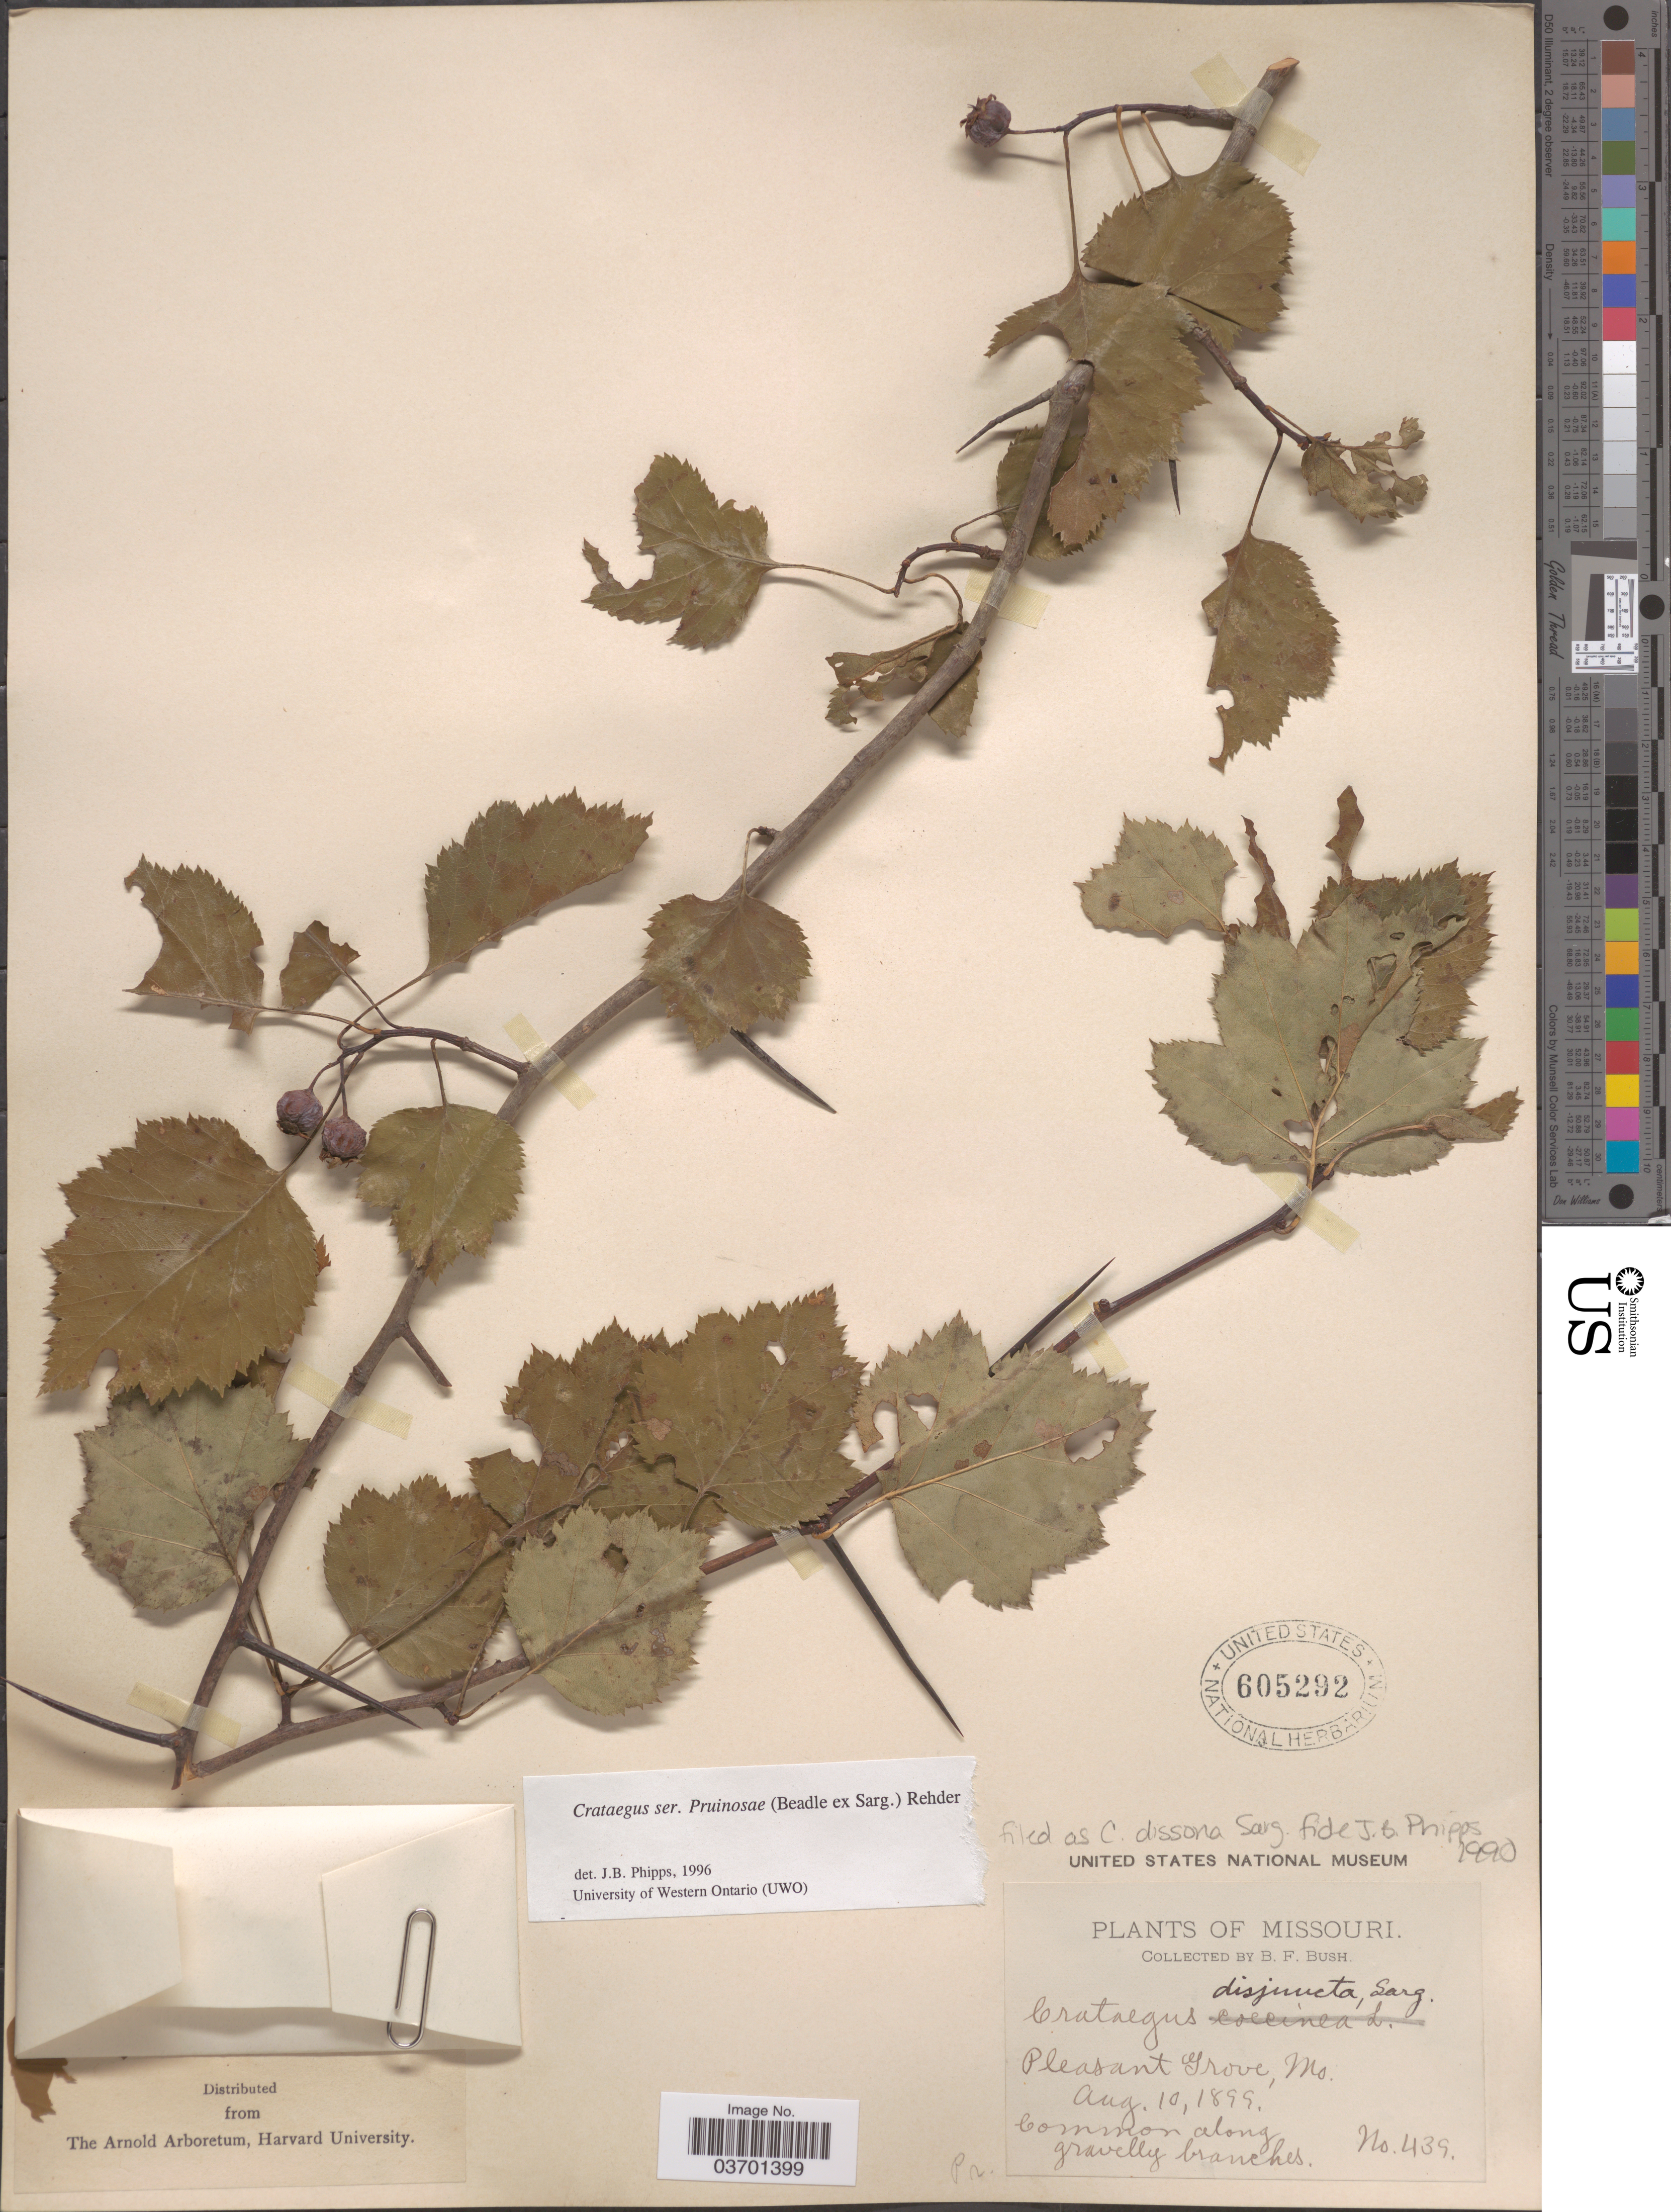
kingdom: Plantae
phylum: Tracheophyta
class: Magnoliopsida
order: Rosales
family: Rosaceae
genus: Crataegus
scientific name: Crataegus pruinosa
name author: (H.L. Wendl.) K. Koch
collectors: B. F. Bush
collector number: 439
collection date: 1899-08-10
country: United States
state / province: Missouri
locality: Pleasant Grove.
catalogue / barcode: US 605292